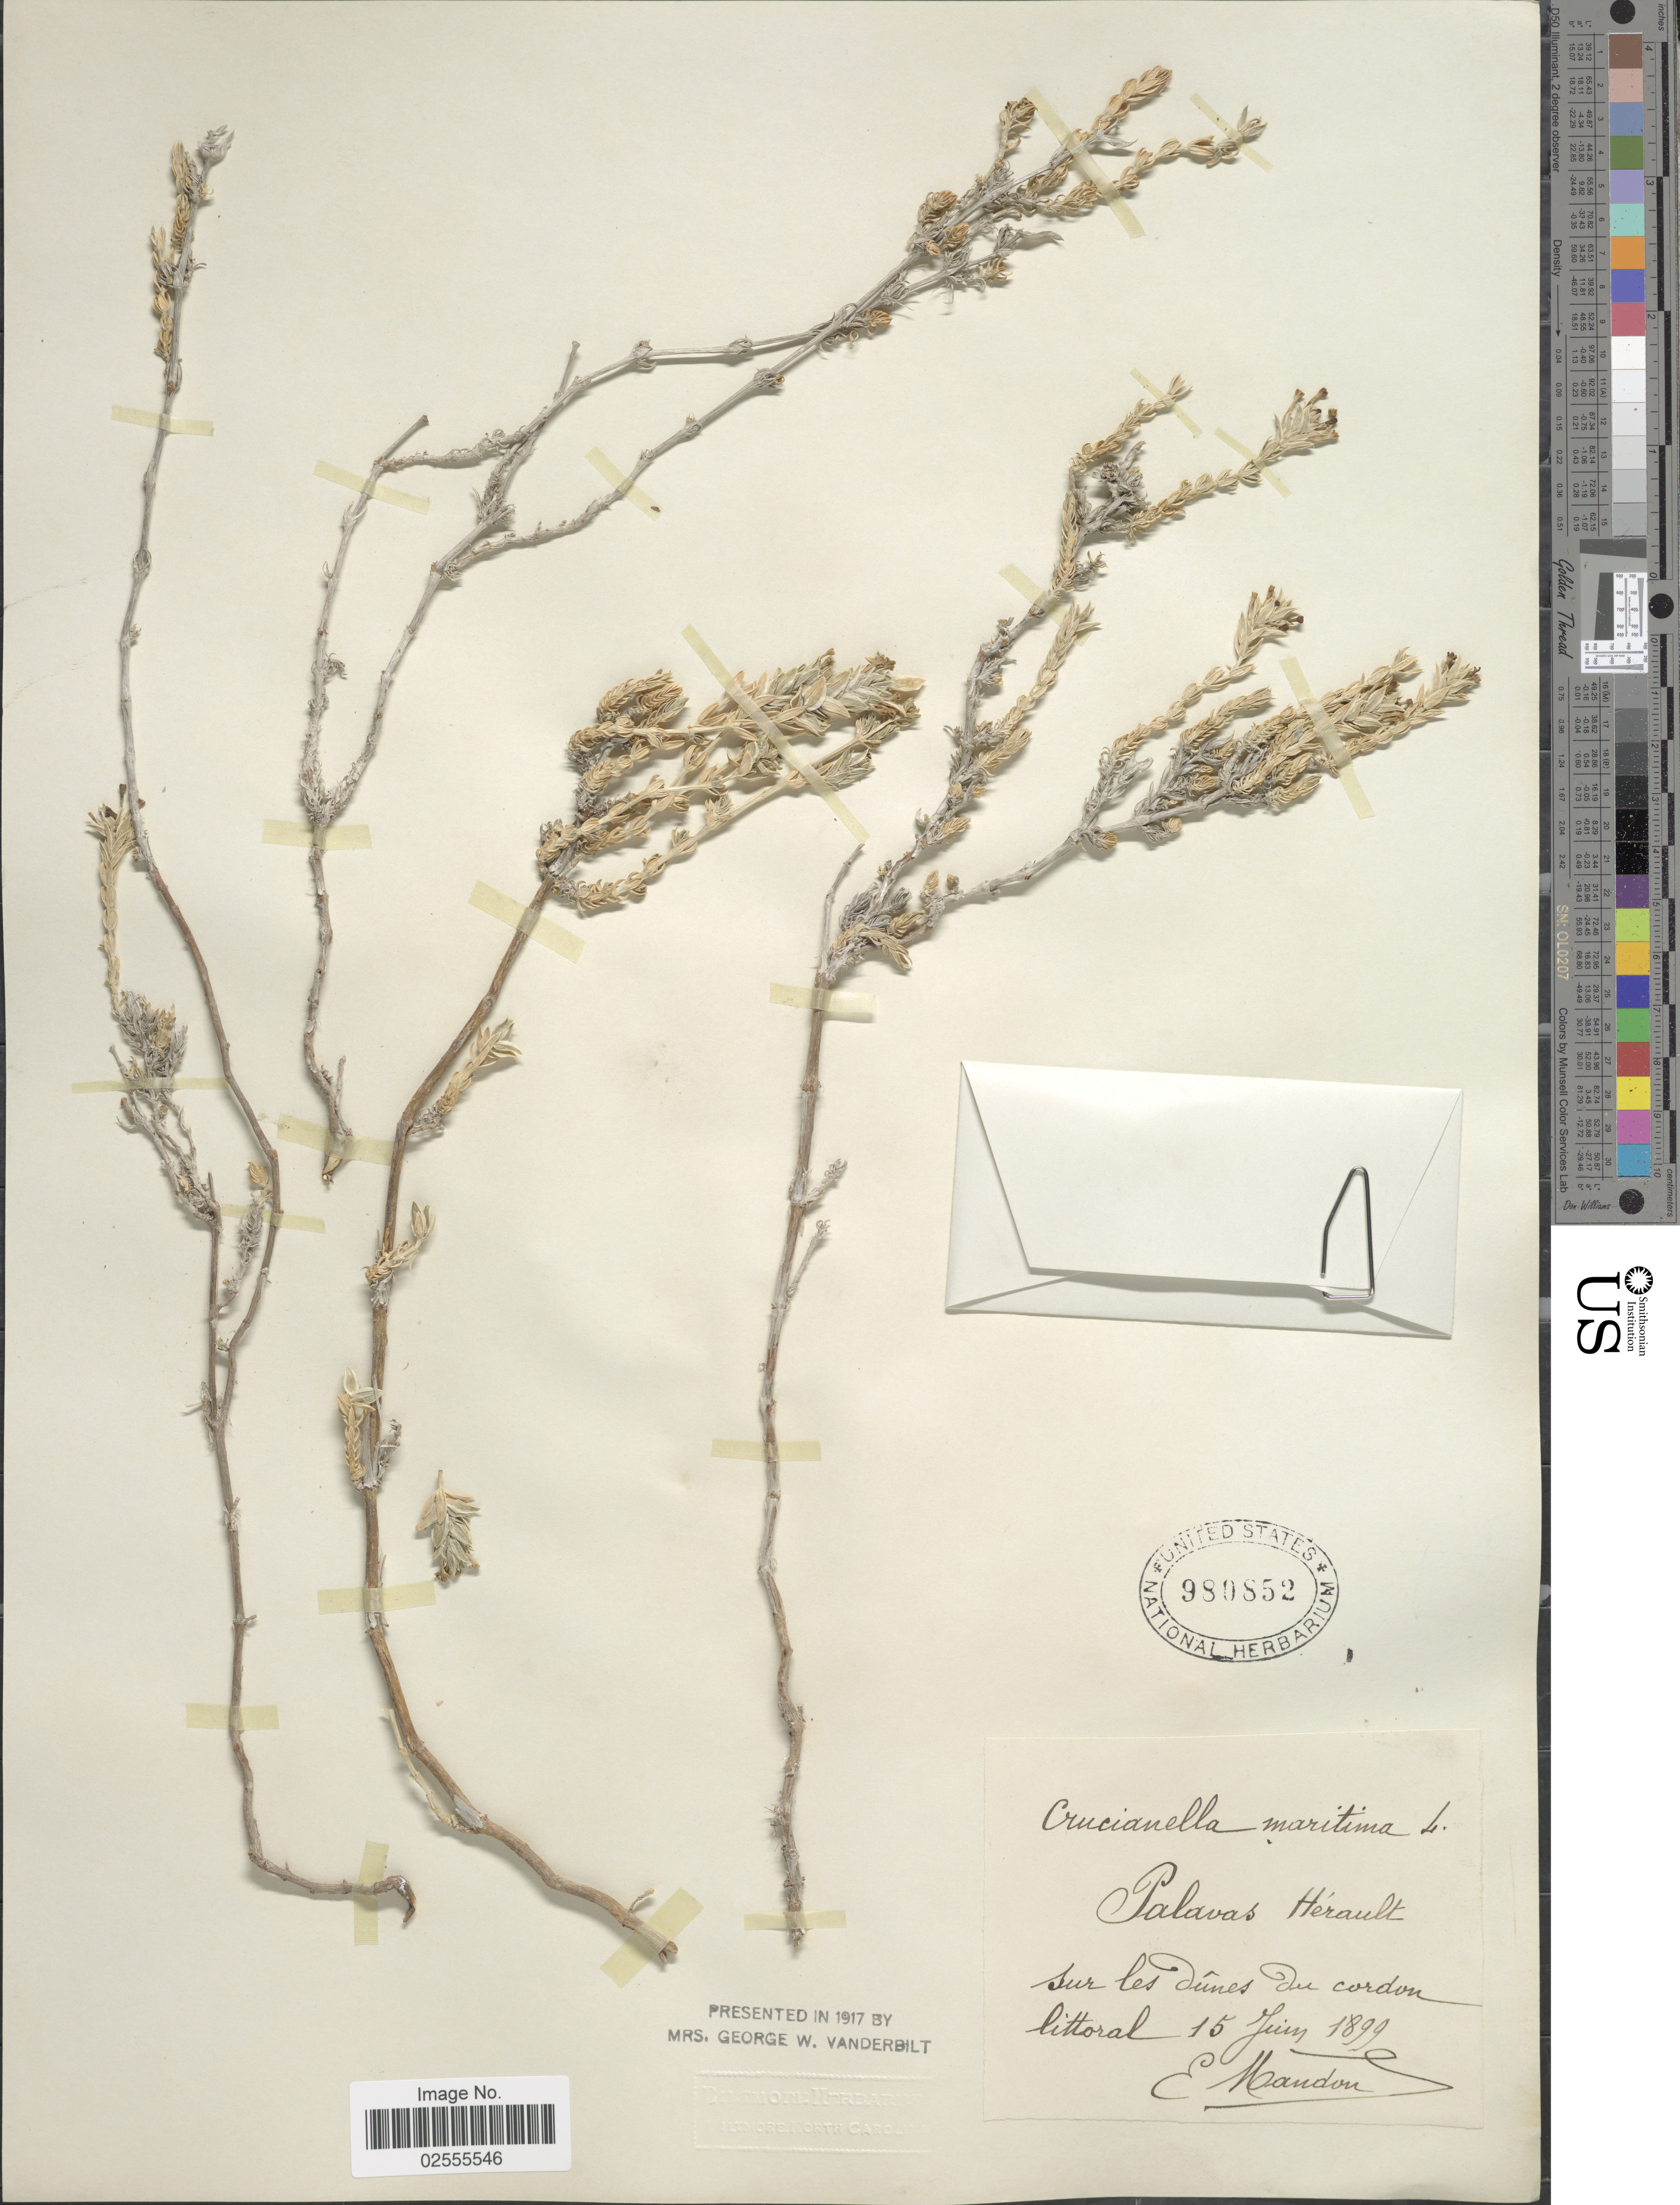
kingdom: Plantae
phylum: Tracheophyta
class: Magnoliopsida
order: Gentianales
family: Rubiaceae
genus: Crucianella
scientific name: Crucianella maritima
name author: L.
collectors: E. Mandon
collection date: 1899-06-15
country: France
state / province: Occitanie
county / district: Hérault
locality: Palavas Herault sur les dunes du cordan littoral.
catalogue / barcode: US 980852